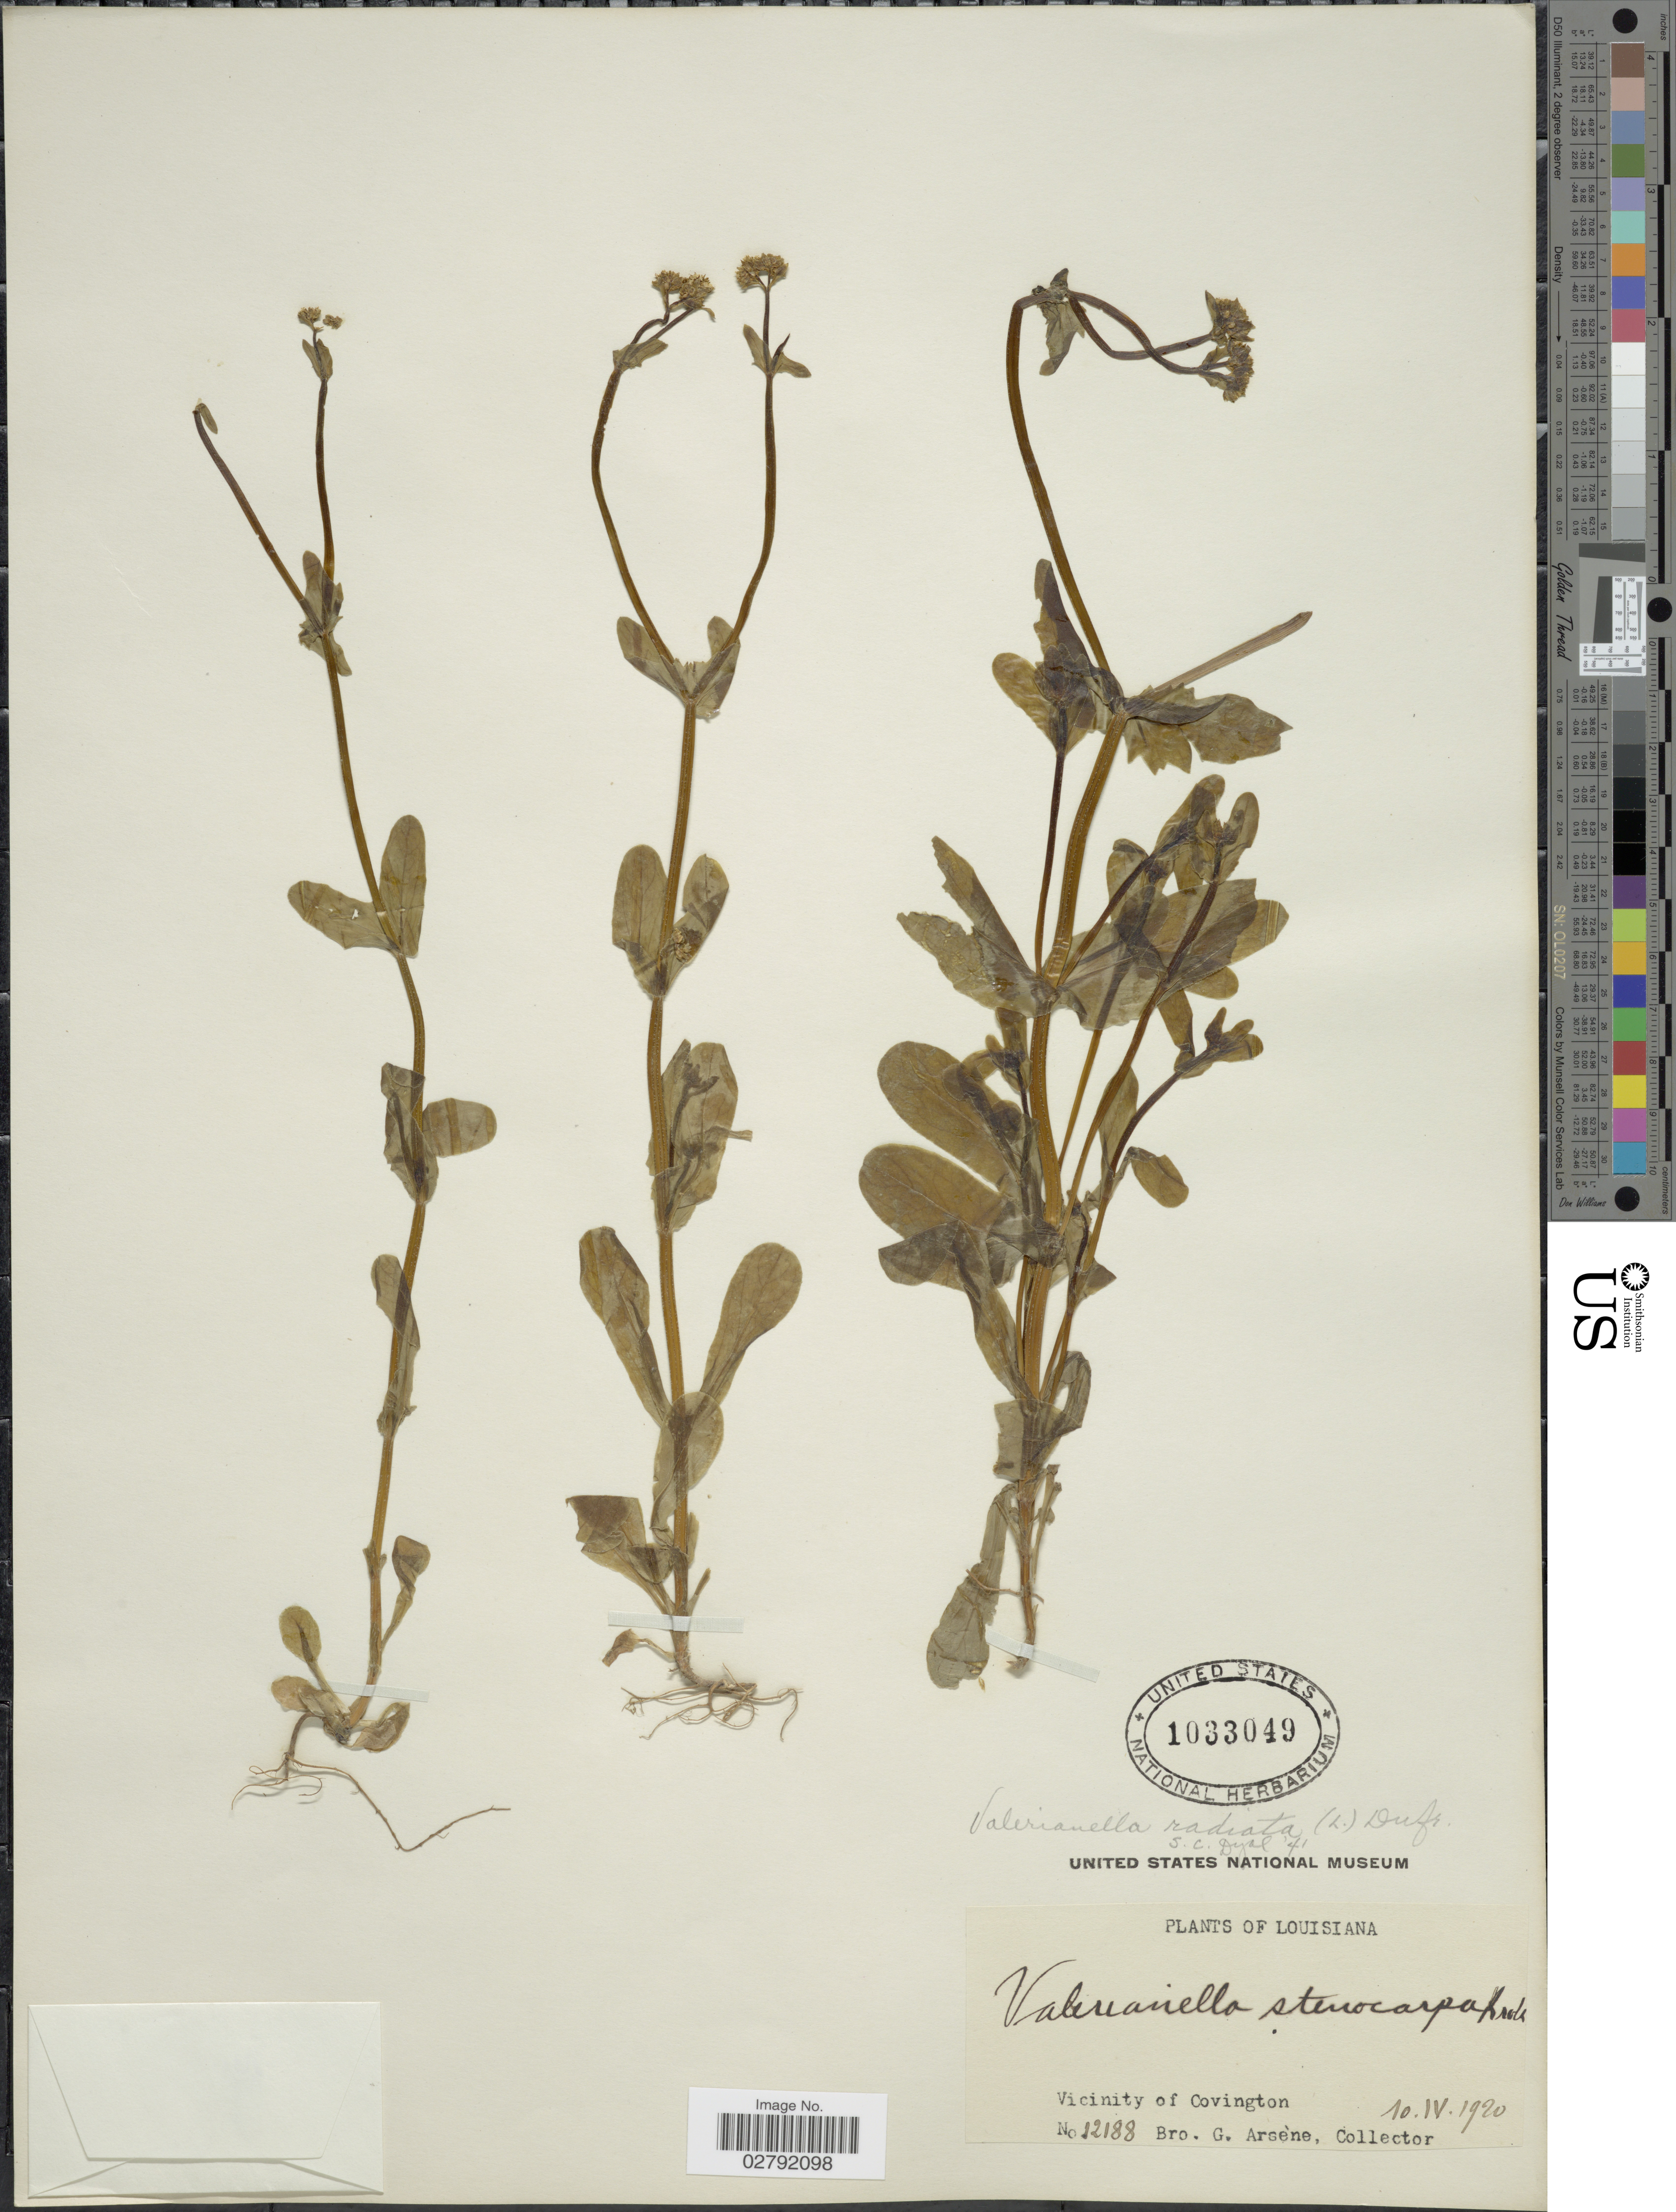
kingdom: Plantae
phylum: Tracheophyta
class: Magnoliopsida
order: Dipsacales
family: Caprifoliaceae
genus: Valerianella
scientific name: Valerianella radiata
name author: (L.) Dufr.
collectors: Bro. G. Arsène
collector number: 12188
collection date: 1920-04-10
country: United States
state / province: Louisiana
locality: Vicinity of Covington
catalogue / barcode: US 1033049